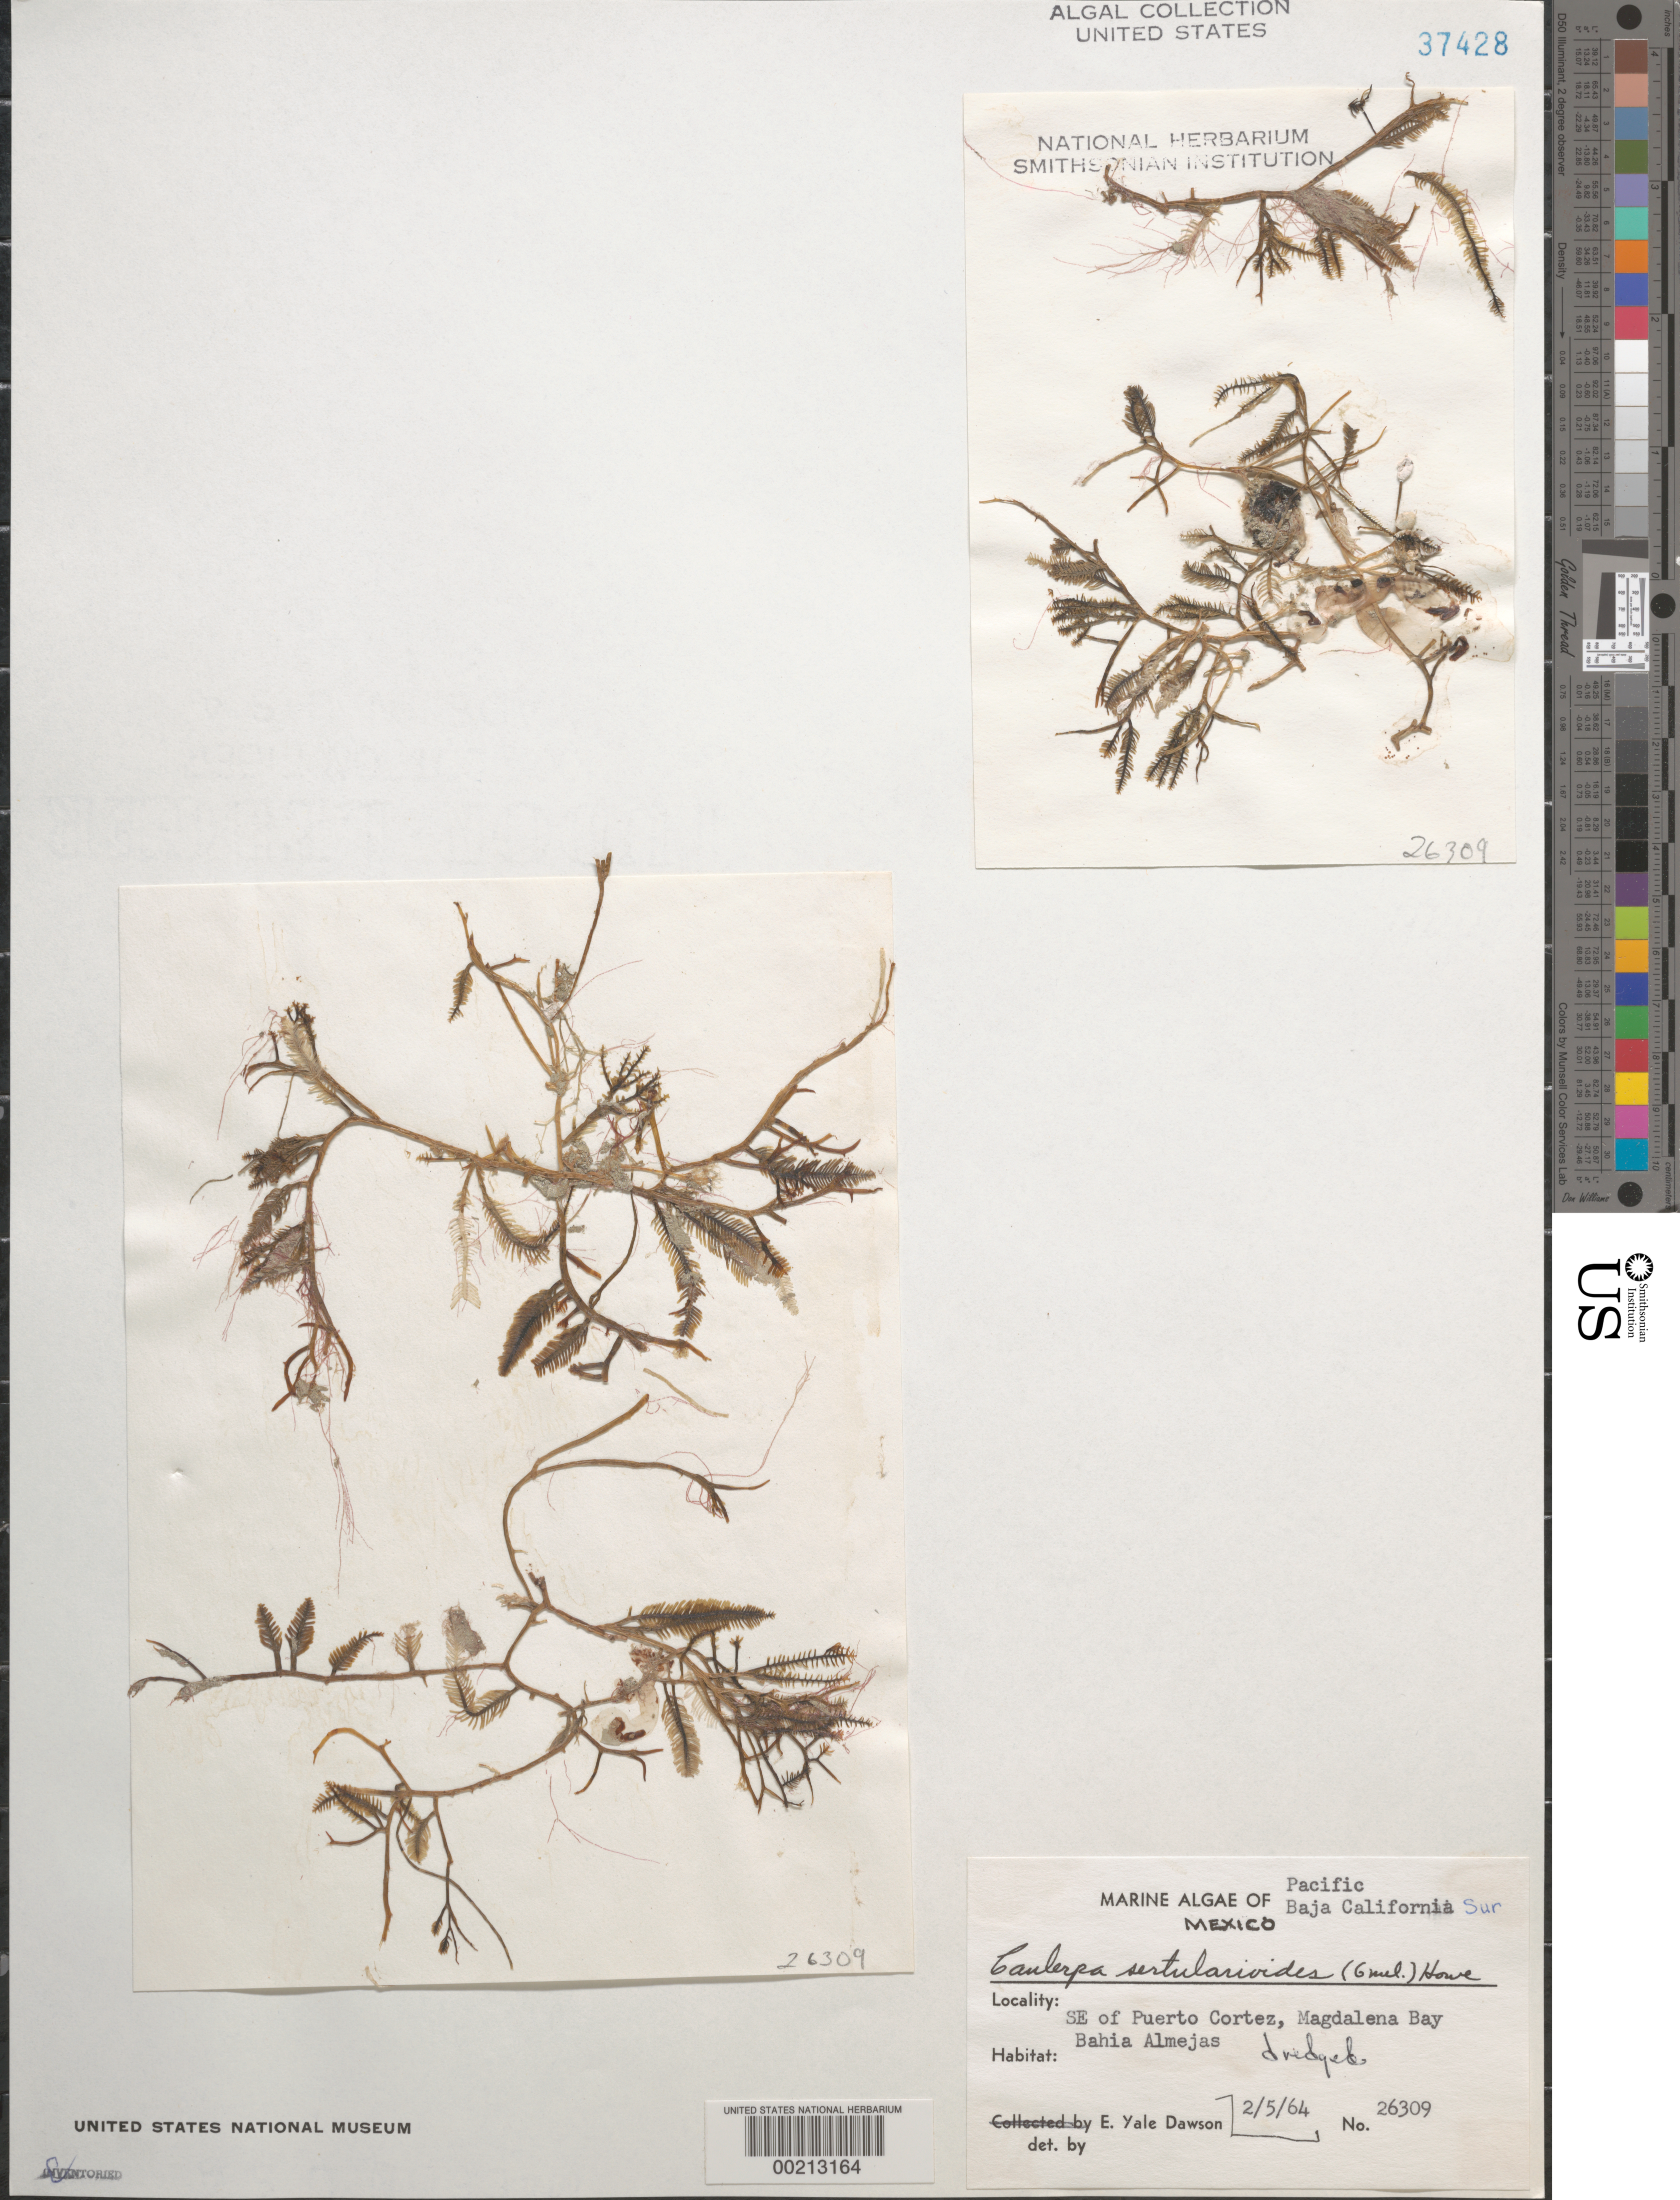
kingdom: Plantae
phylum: Chlorophyta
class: Ulvophyceae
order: Bryopsidales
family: Caulerpaceae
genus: Caulerpa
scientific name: Caulerpa sertularioides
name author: (S.G. Gmel.) M. Howe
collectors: E. Y. Dawson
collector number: EYD 26309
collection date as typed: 05 Feb 1964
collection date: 1964-02-05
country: Mexico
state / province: Baja California Sur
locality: Bahia Magdalena, southeast of Puerto Cortez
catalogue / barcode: US 37428